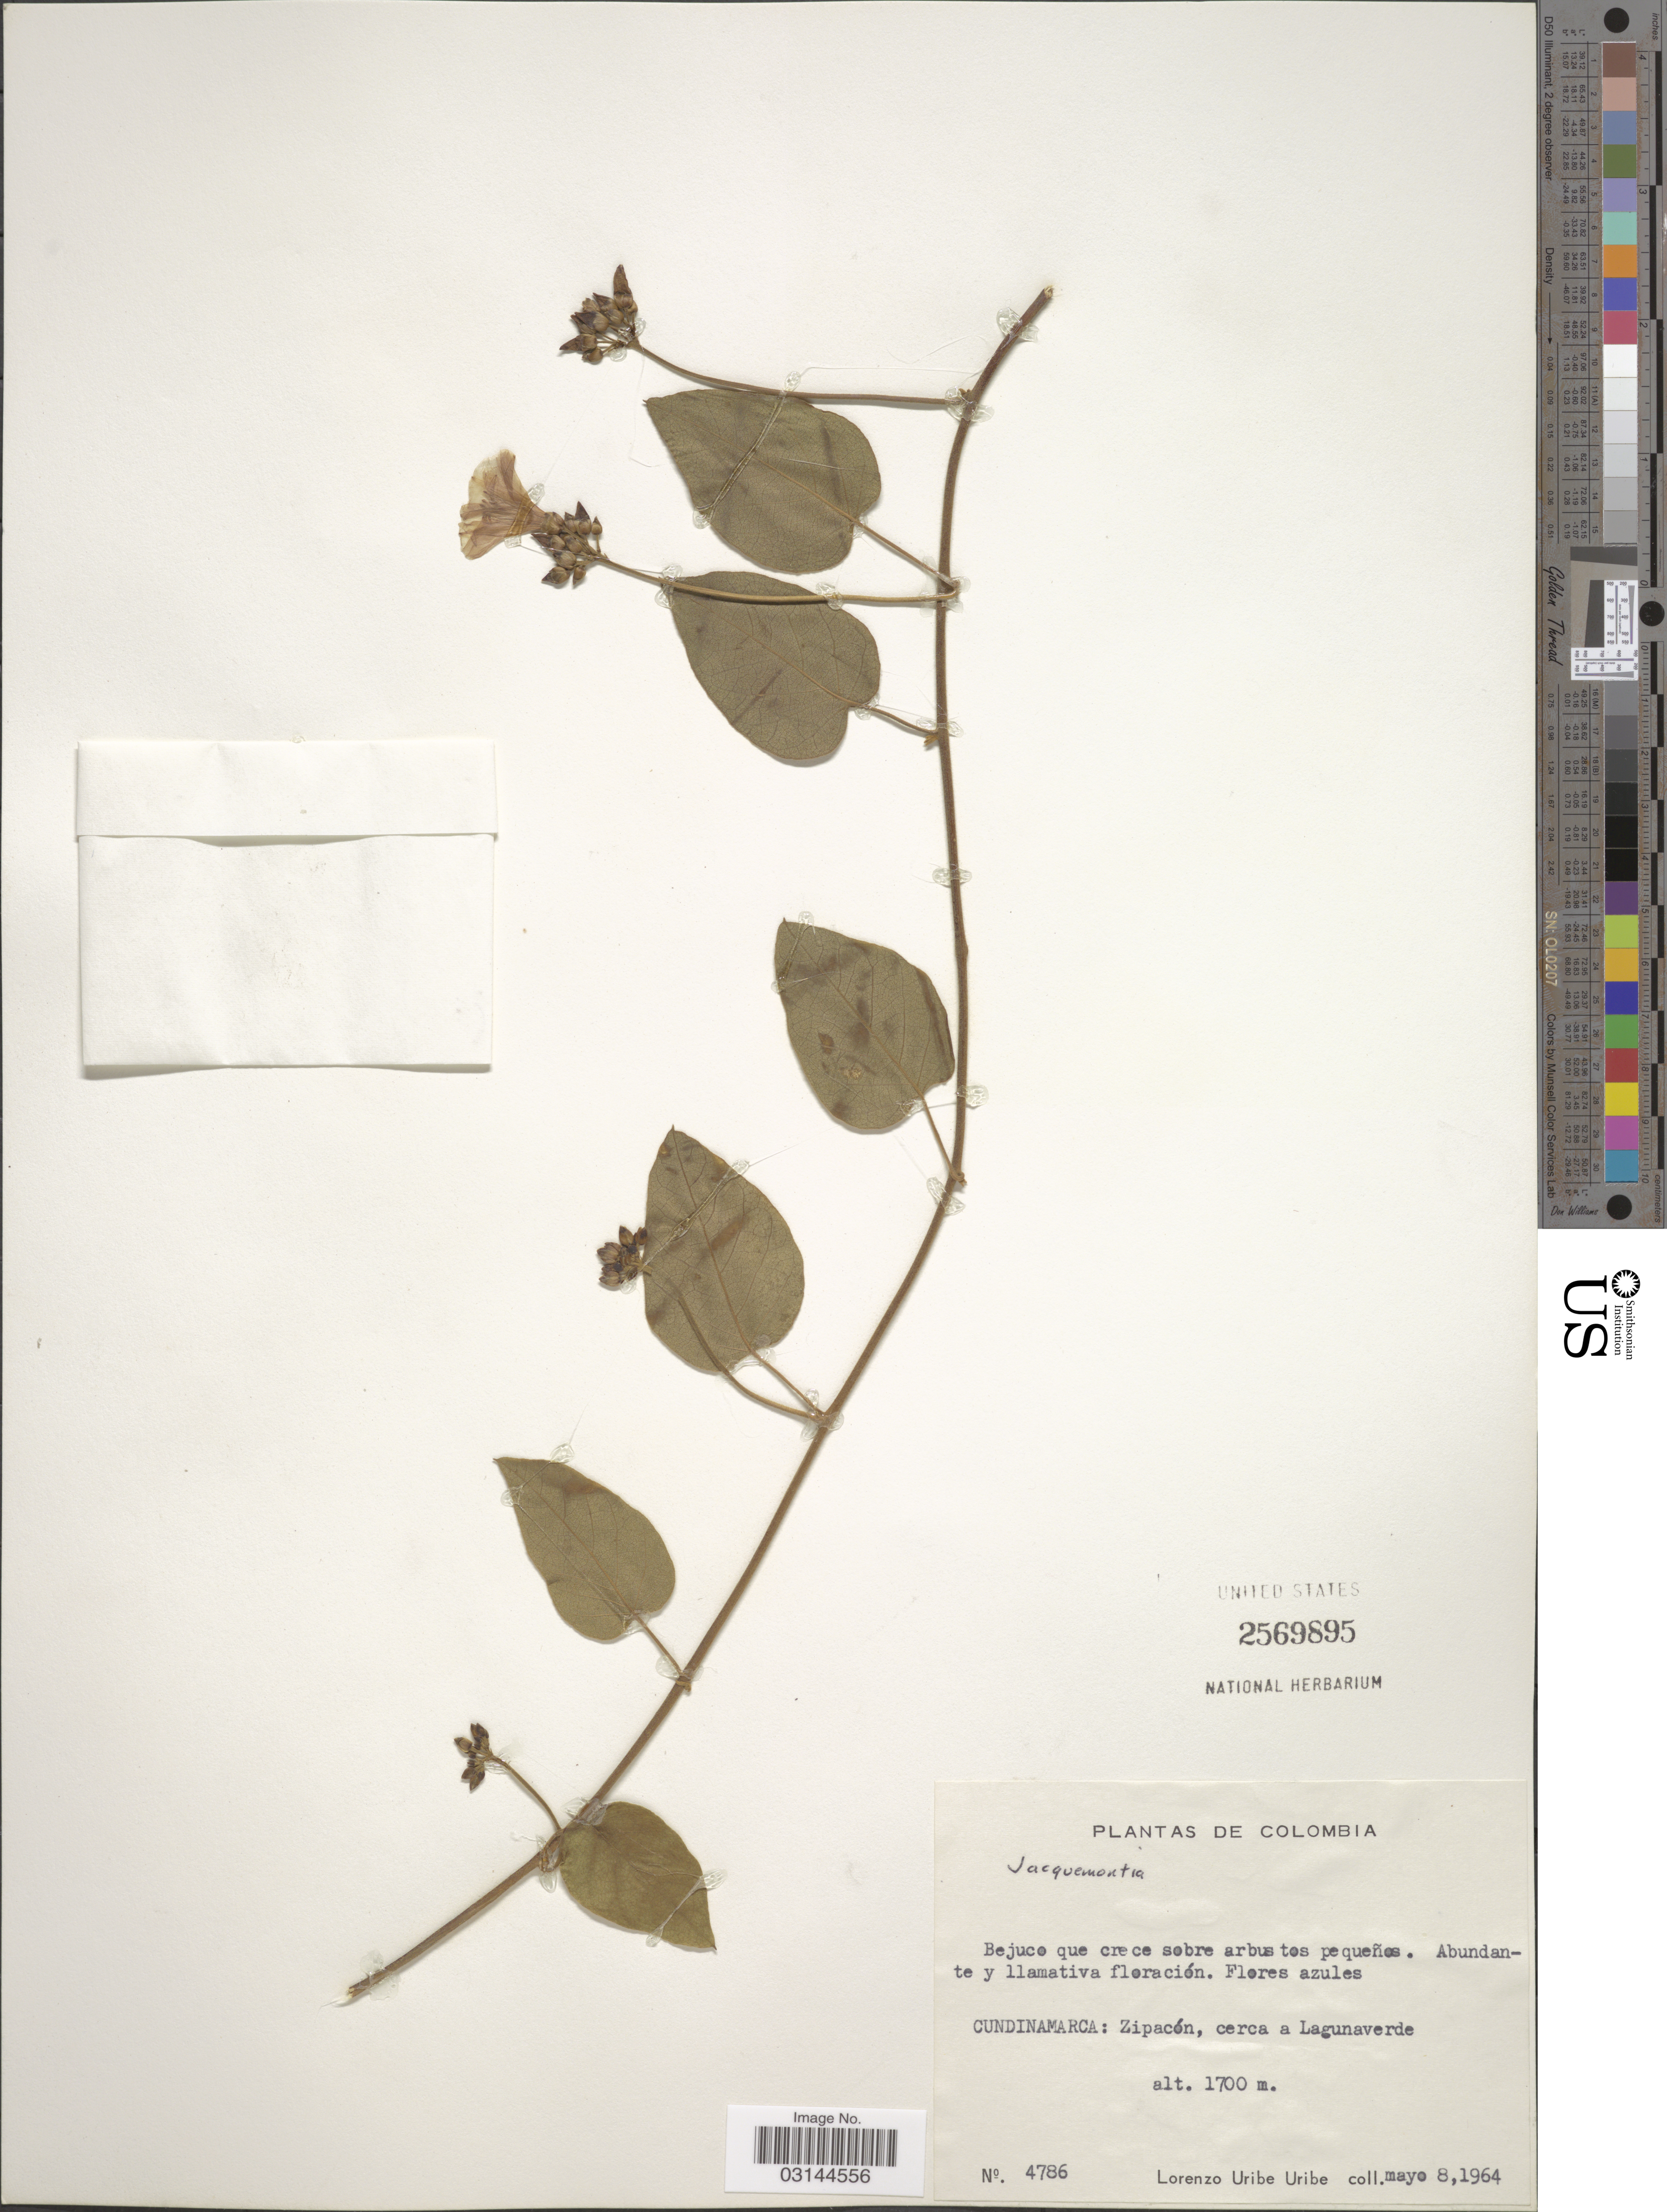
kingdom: Plantae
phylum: Tracheophyta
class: Magnoliopsida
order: Solanales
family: Convolvulaceae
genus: Jacquemontia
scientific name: Jacquemontia sp.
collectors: L. Uribe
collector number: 4786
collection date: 1964-05-08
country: Colombia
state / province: Cundinamarca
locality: Zipacón, cerca a Lagunaverde.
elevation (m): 1700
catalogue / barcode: US 2569895